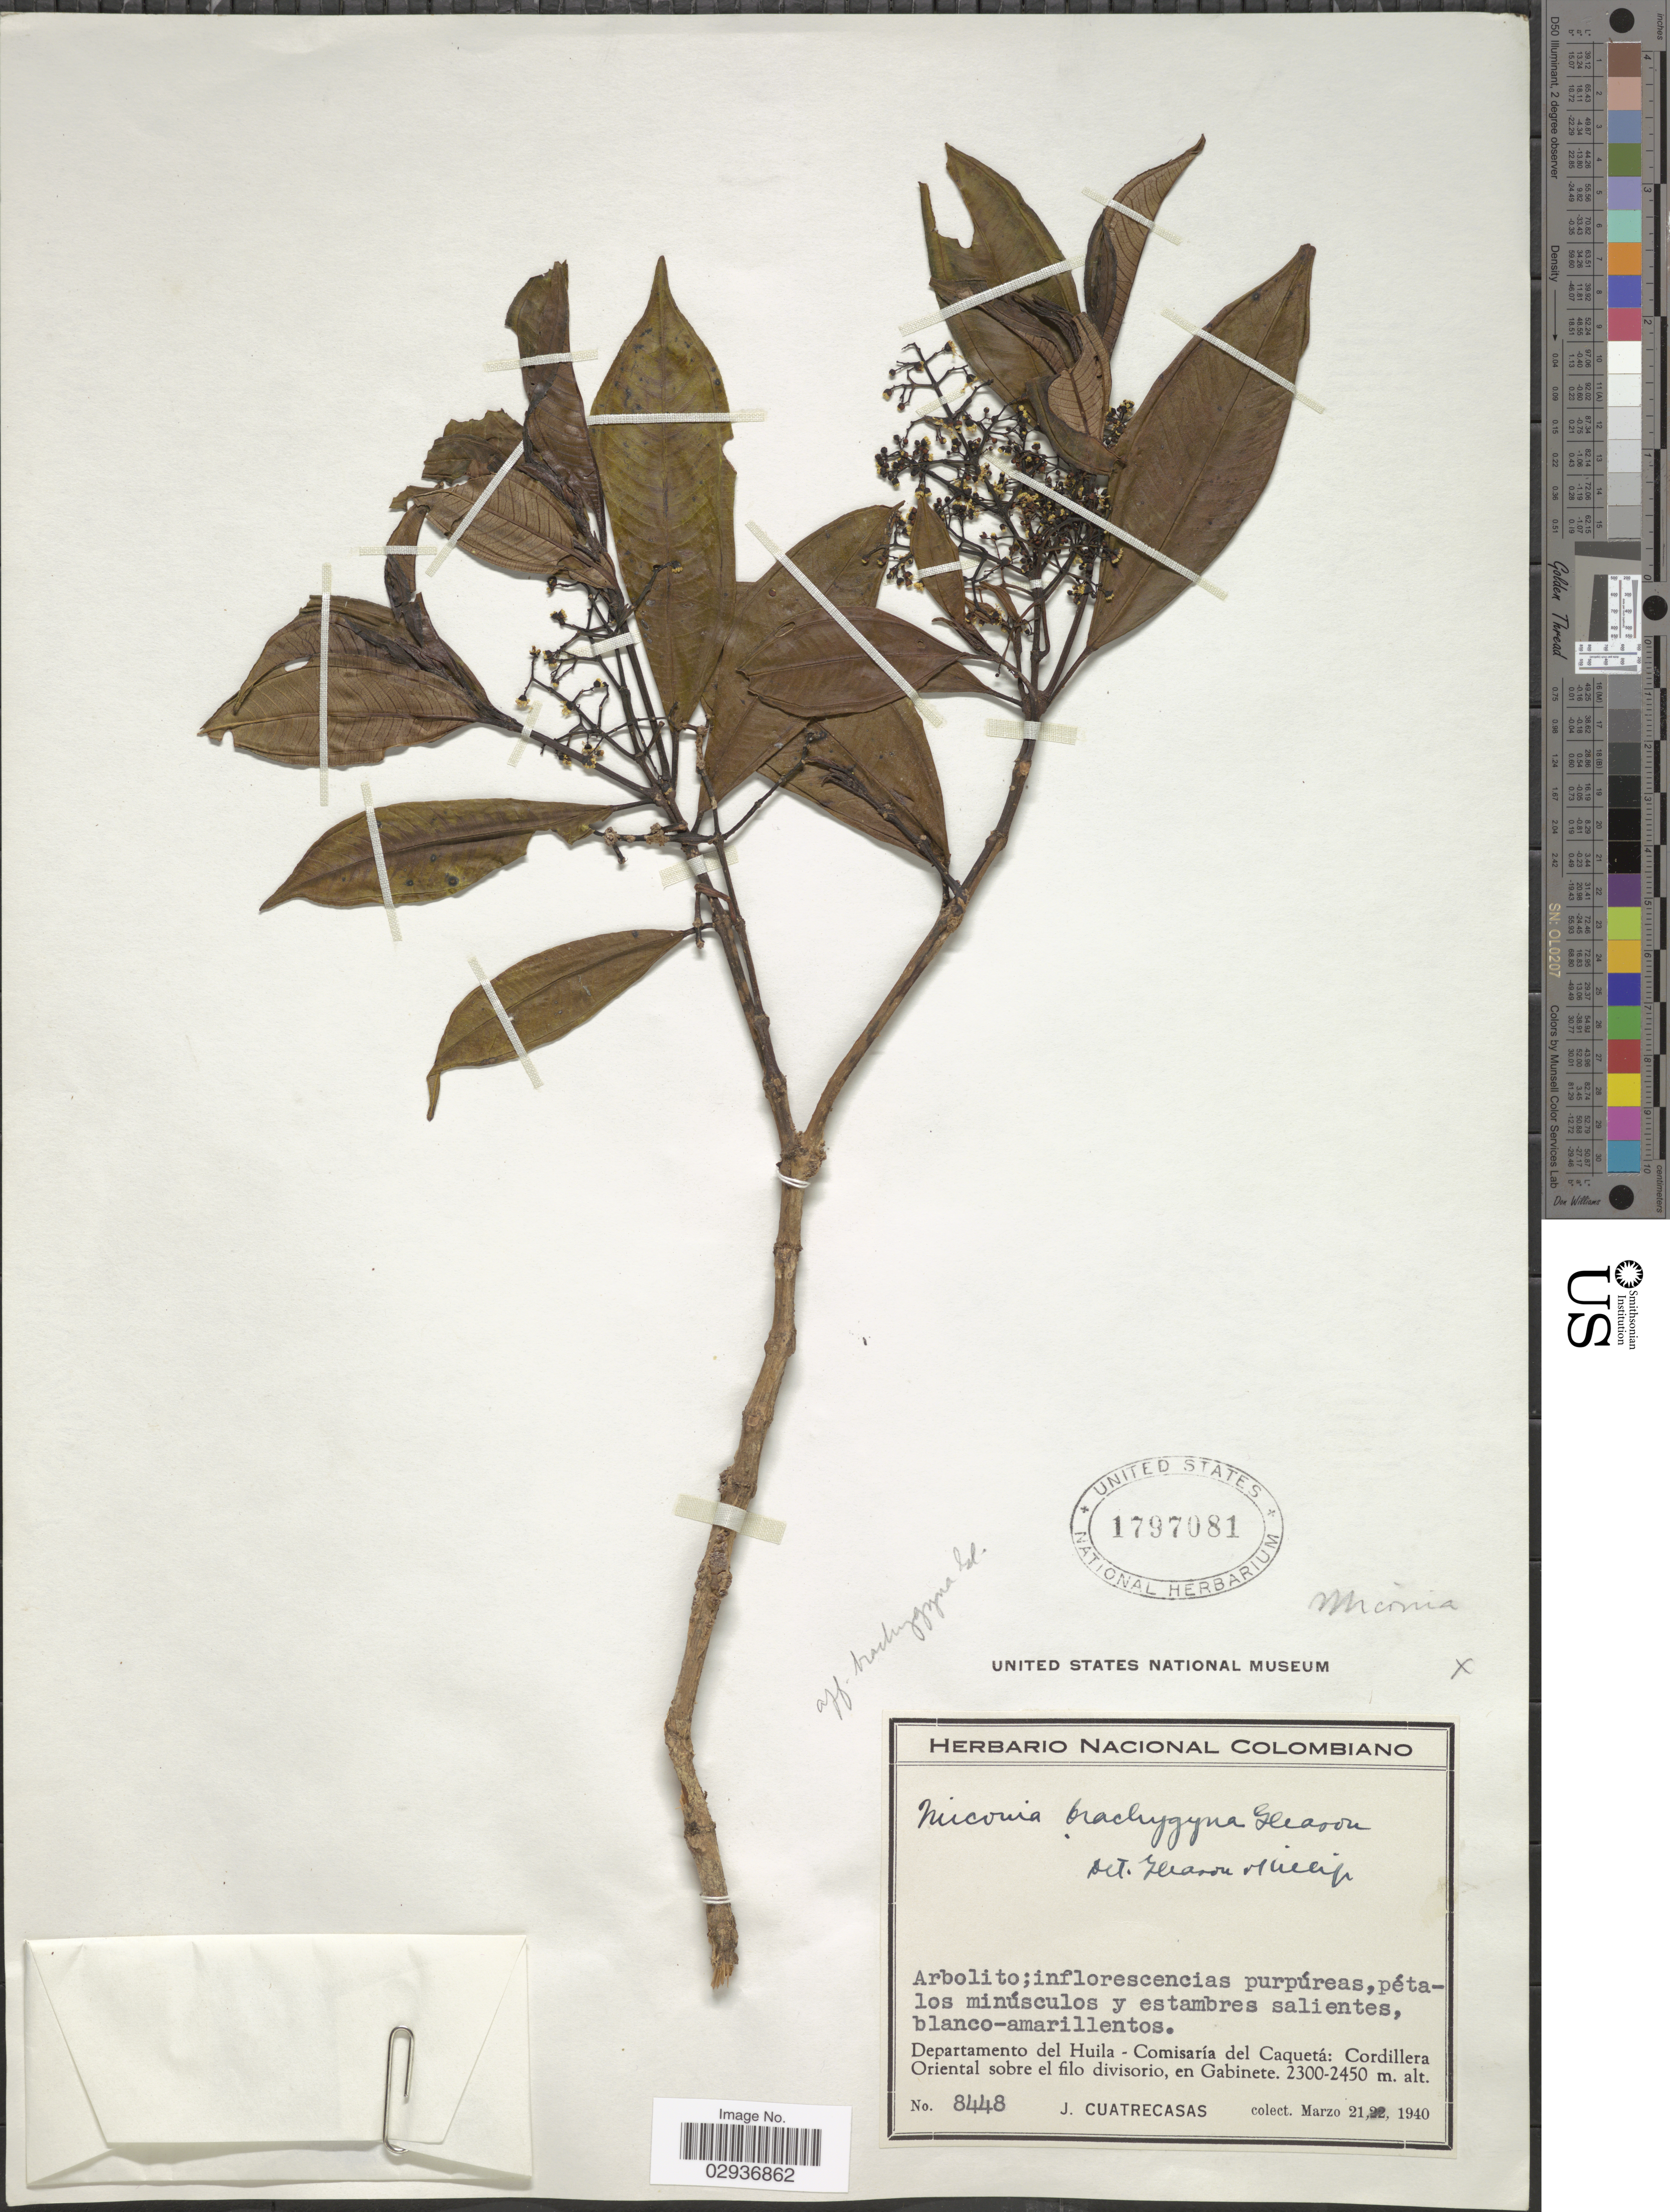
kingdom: Plantae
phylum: Tracheophyta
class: Magnoliopsida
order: Myrtales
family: Melastomataceae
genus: Miconia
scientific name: Miconia brachygyna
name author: Gleason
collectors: J. Cuatrecasas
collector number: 8448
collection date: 1940-03-21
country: Colombia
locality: Departamento del Huila - Comisaría del Caquetá: Cordillera Oriental sobre el filo divisorio, en Gabinete.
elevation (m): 2300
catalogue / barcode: US 1797081